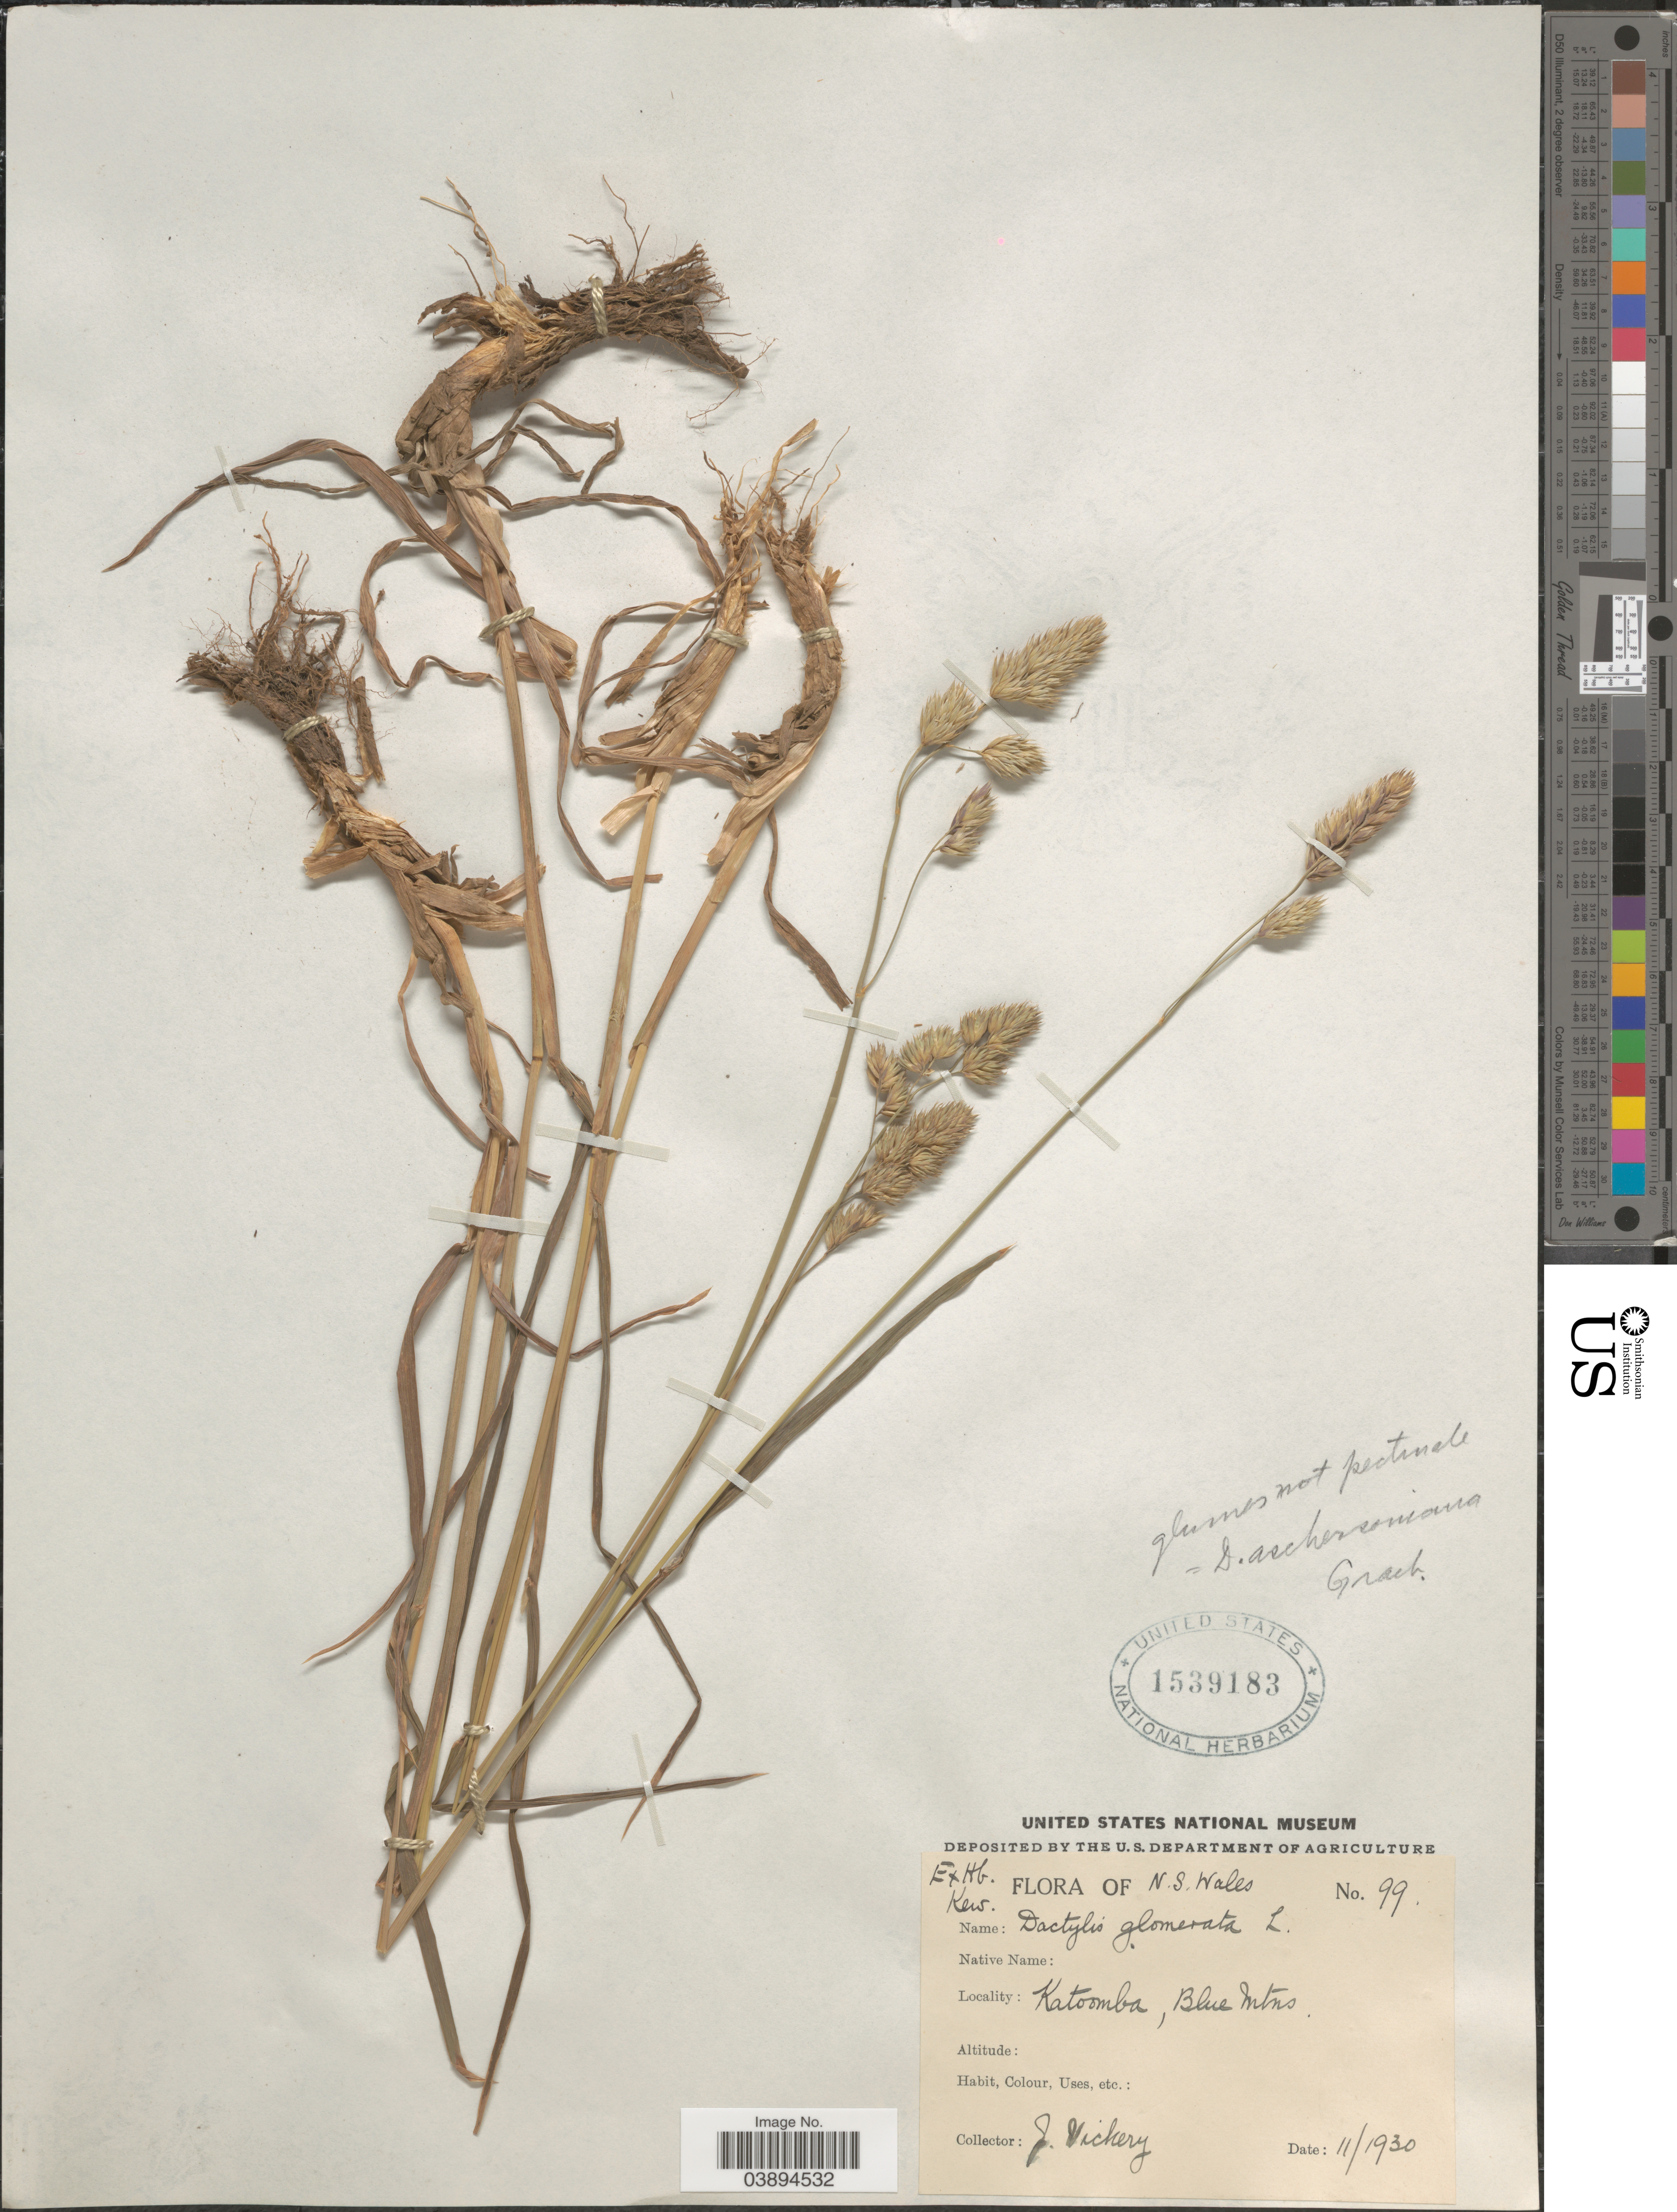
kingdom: Plantae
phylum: Tracheophyta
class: Liliopsida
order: Poales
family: Poaceae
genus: Dactylis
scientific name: Dactylis glomerata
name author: L.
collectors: J. Vickery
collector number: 99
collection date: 1930-11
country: Australia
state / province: New South Wales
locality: N. S. Wales. Katoomba, Blue Mtns.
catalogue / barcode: US 1539183